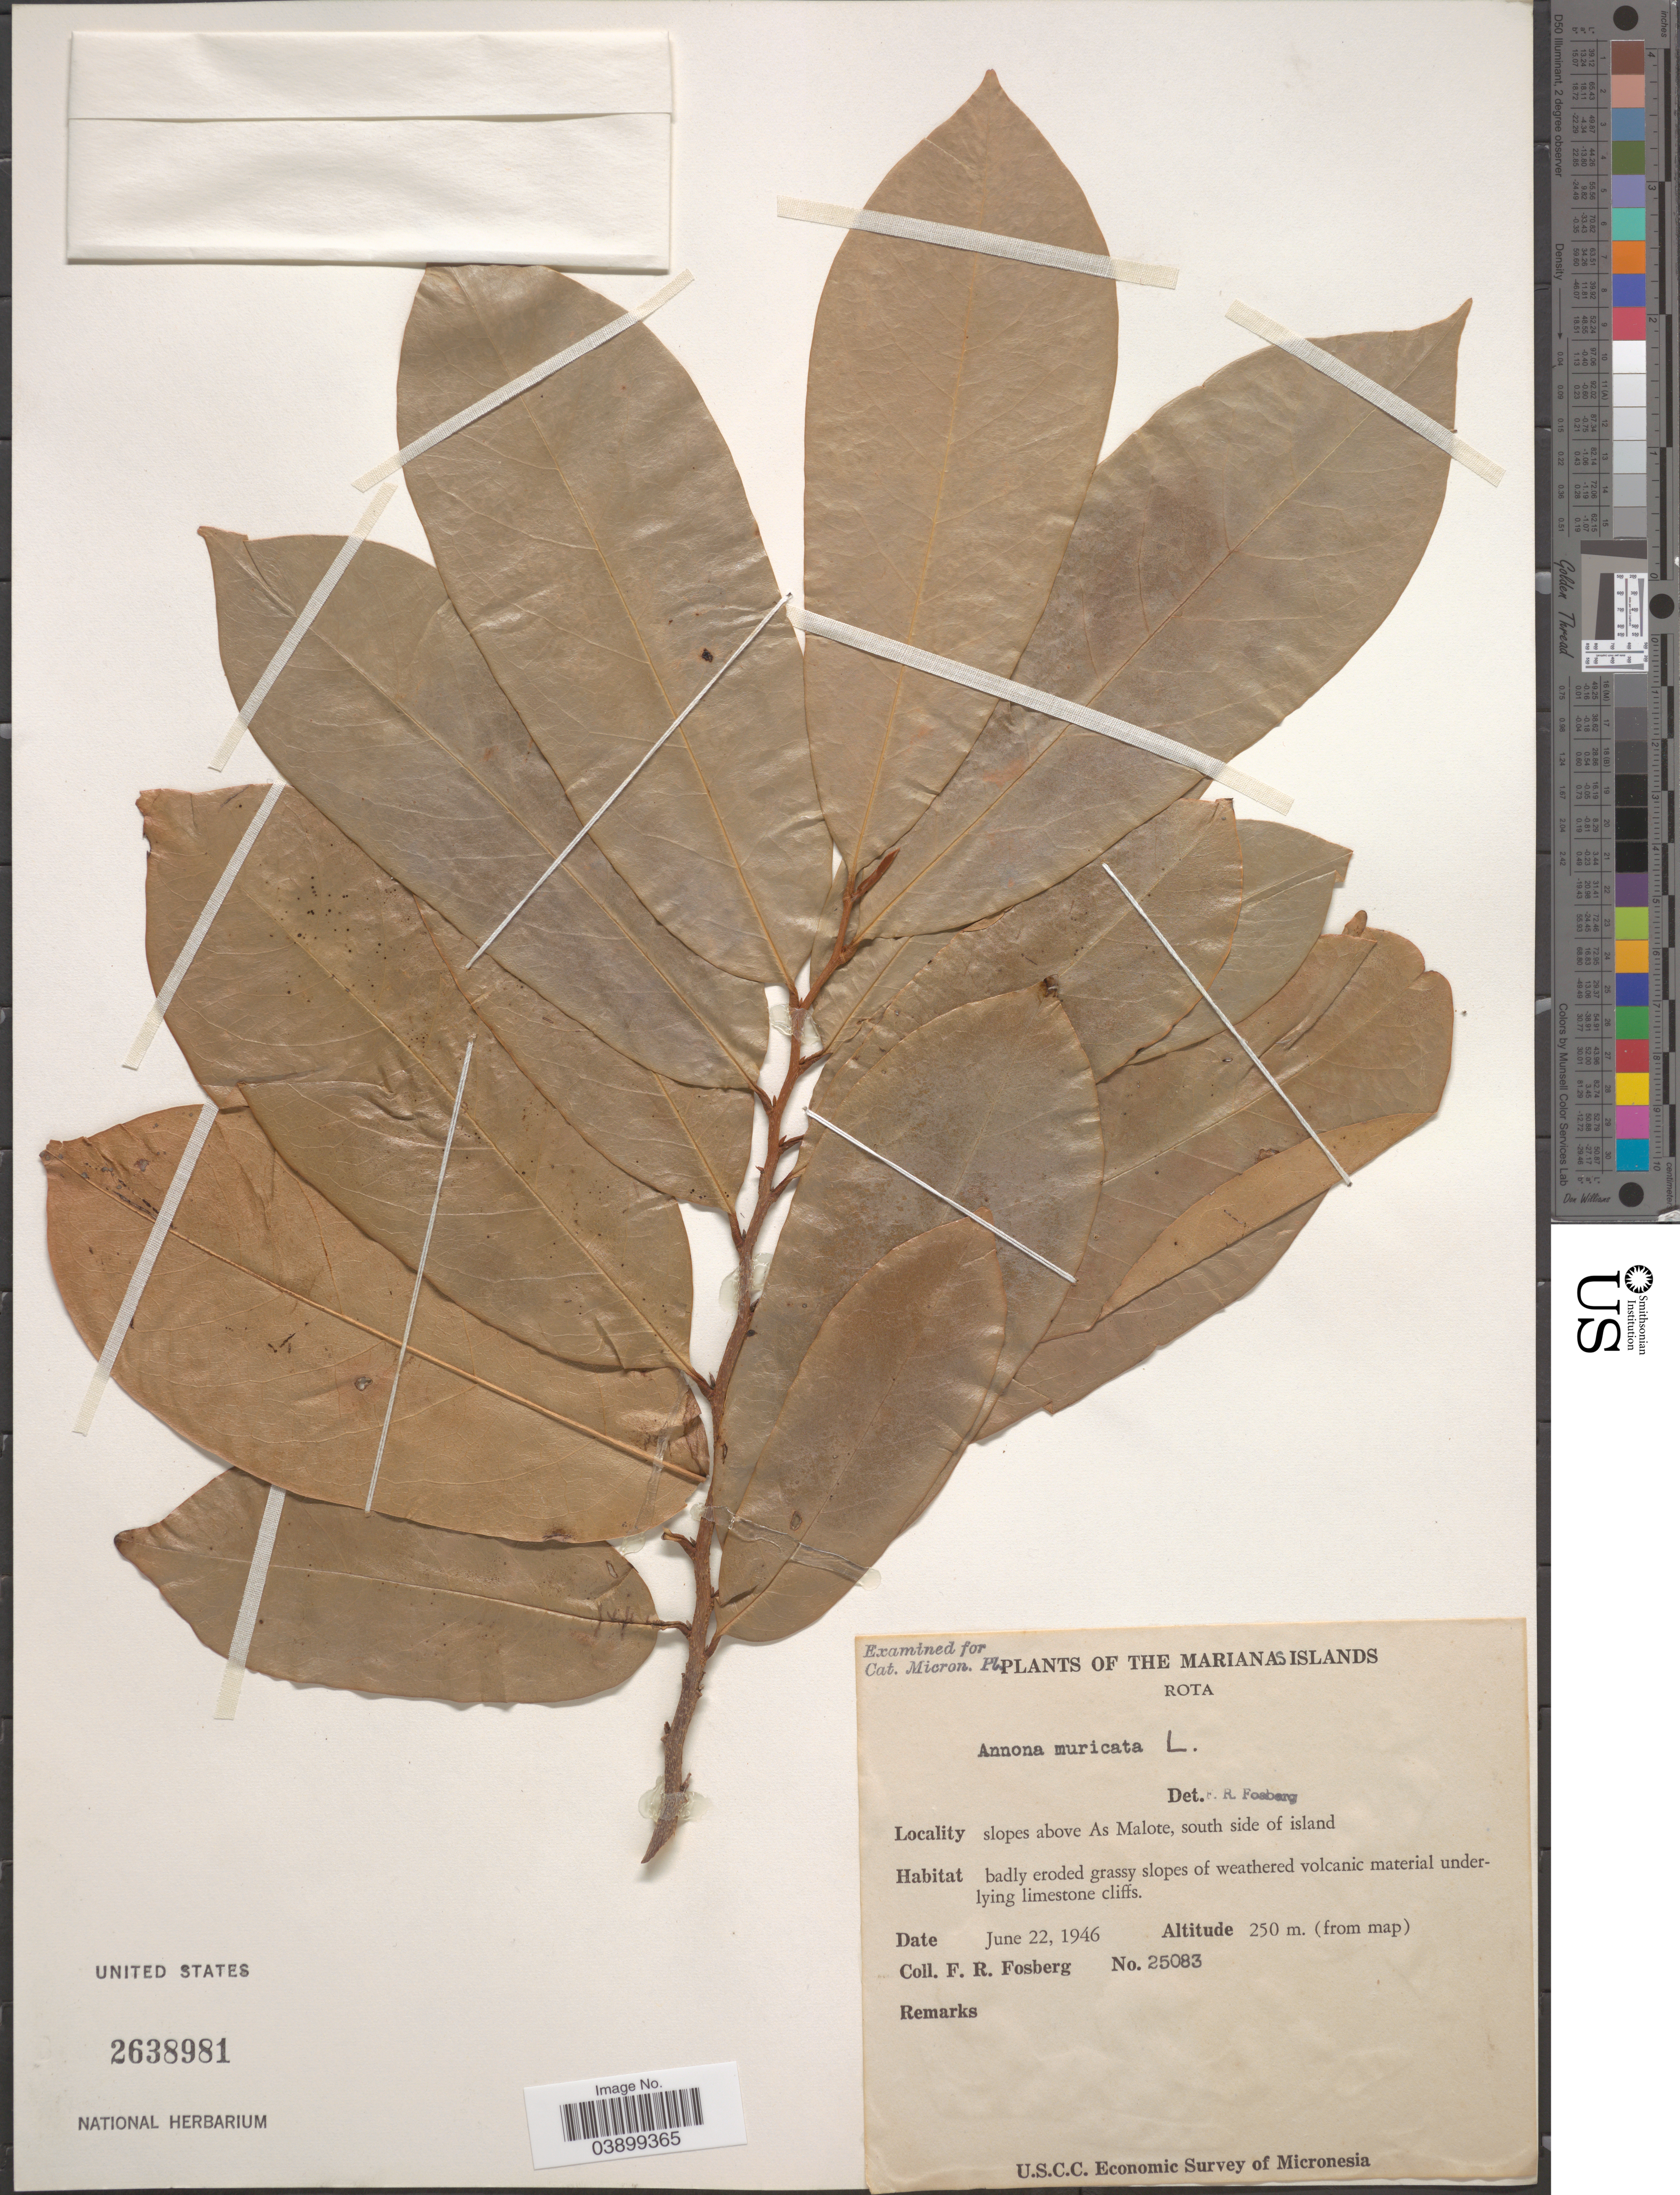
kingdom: Plantae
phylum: Tracheophyta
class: Magnoliopsida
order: Magnoliales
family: Annonaceae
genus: Annona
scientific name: Annona muricata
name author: L.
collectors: F. R. Fosberg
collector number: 25083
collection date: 1946-06-22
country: Northern Mariana Islands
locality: Marianas Islands. Rota. Slopes above As Malote, south side of island.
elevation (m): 250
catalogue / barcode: US 2638981